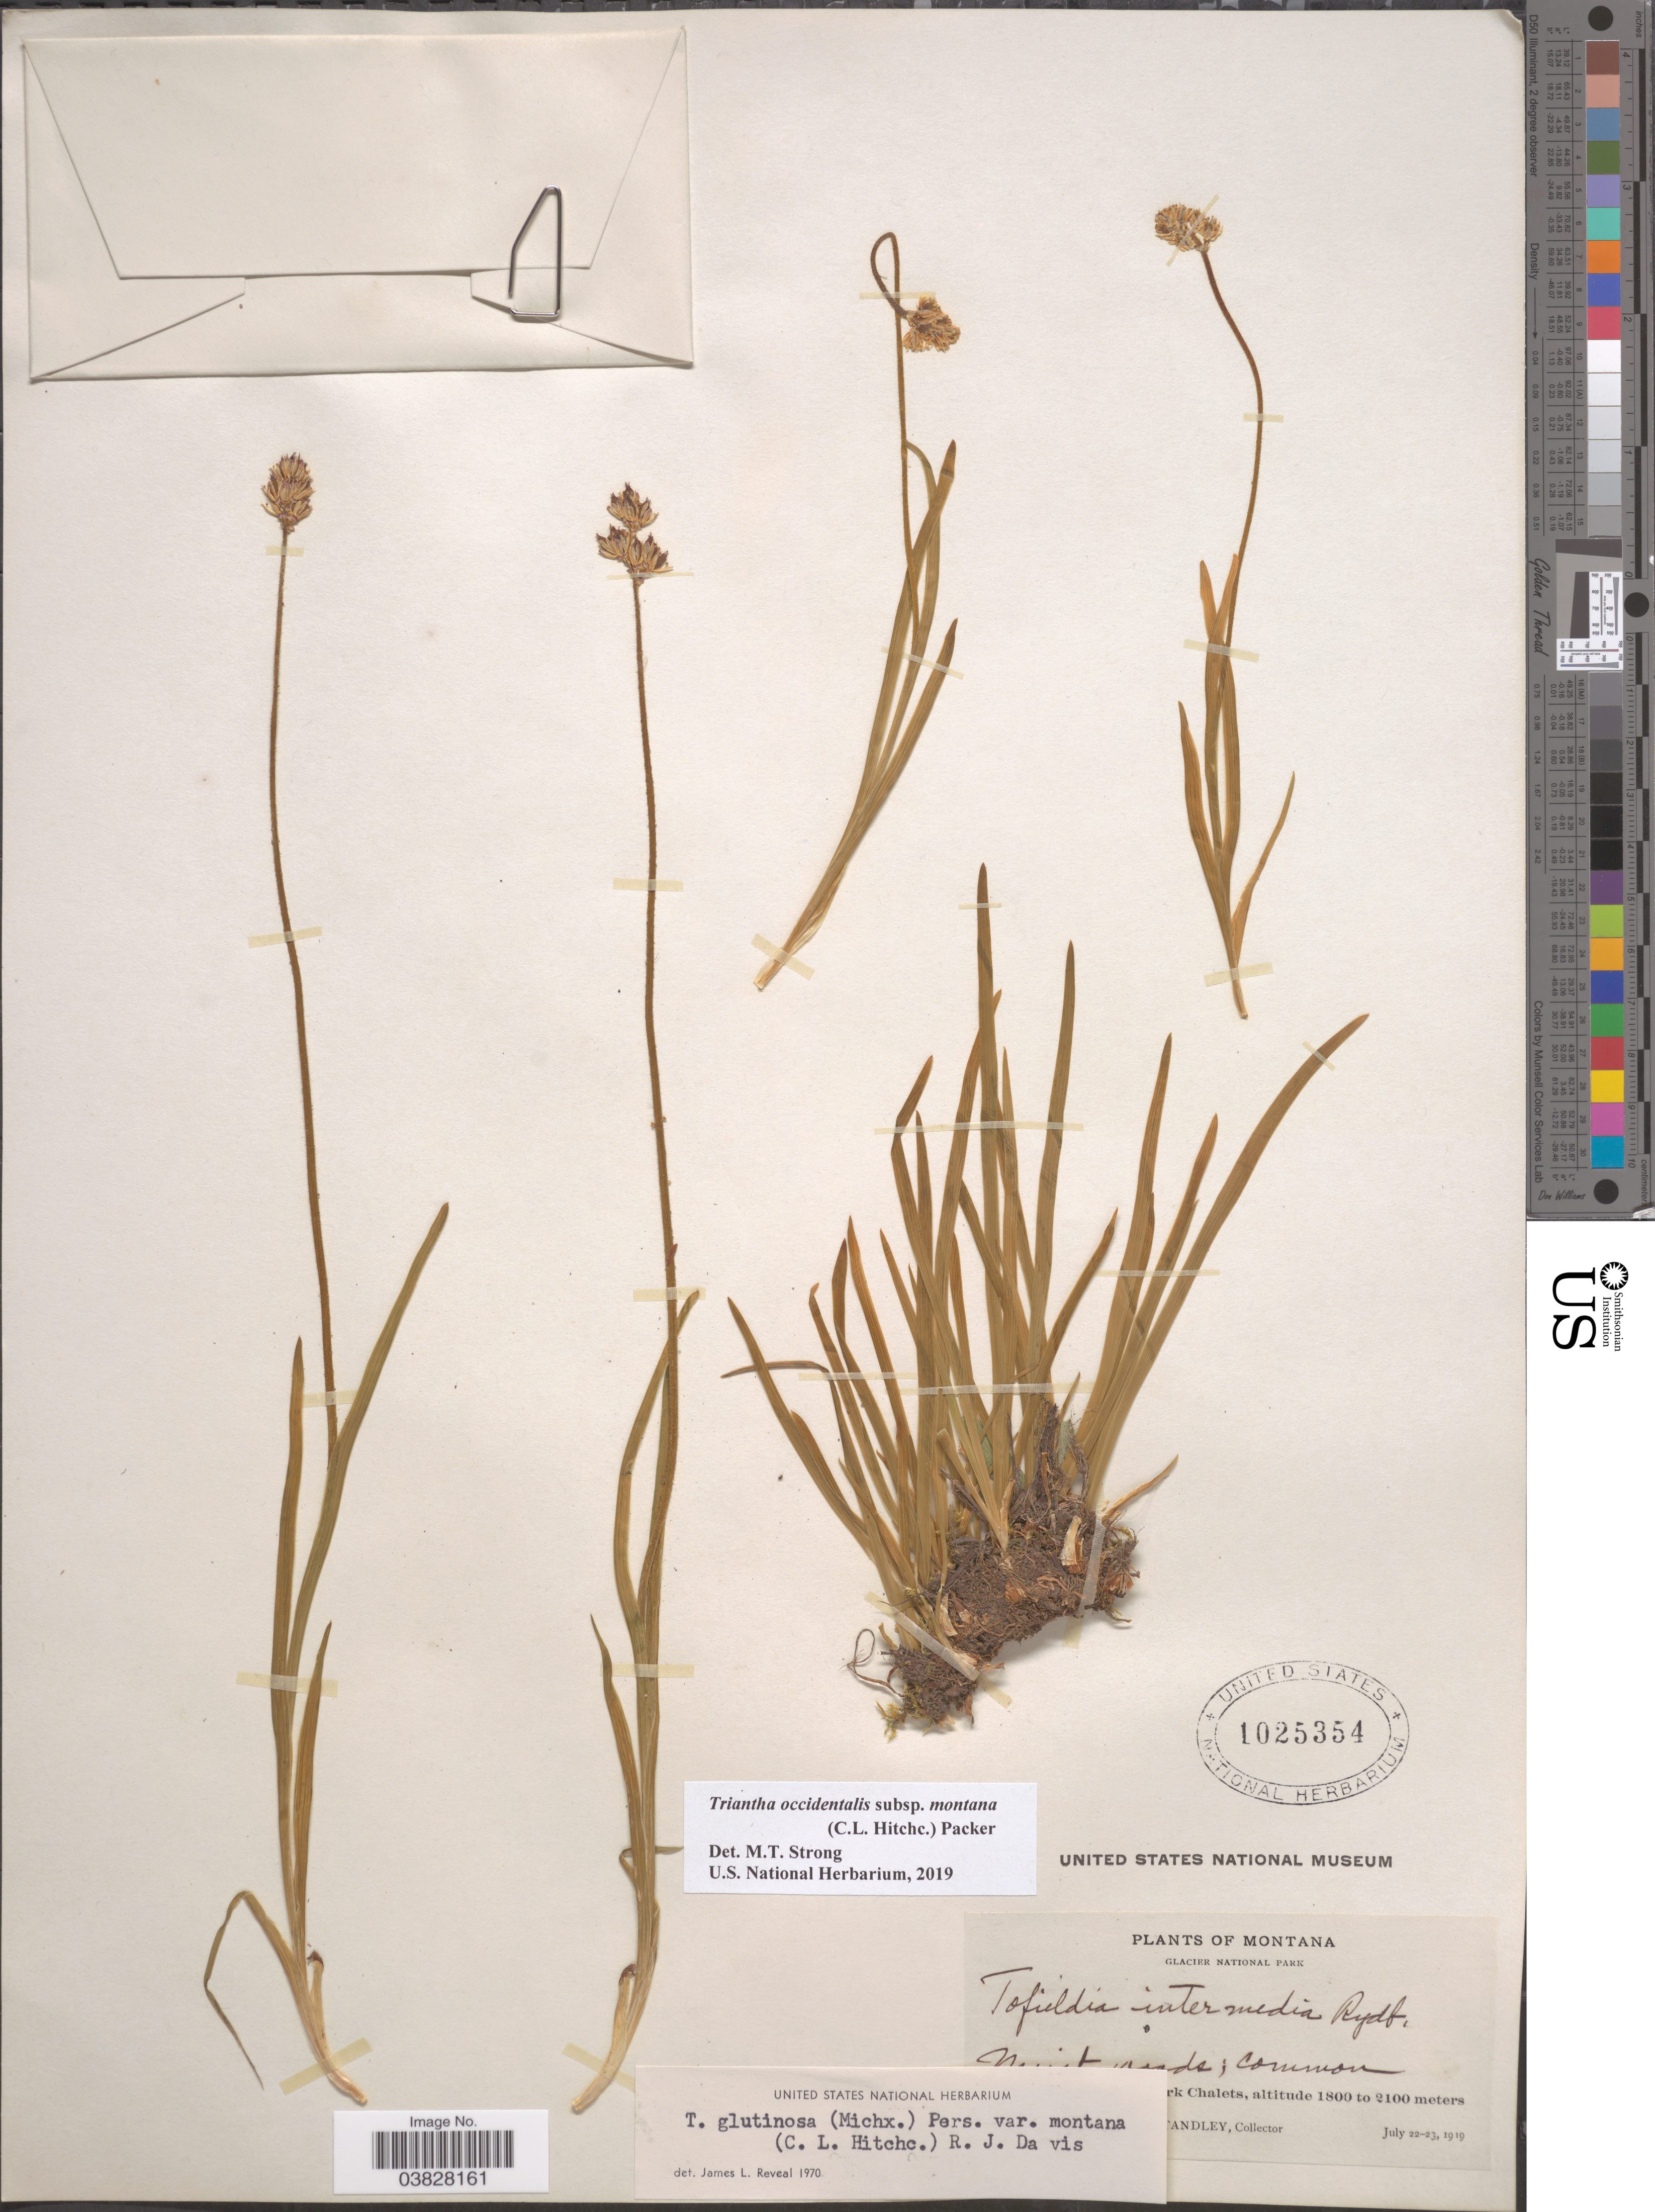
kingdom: Plantae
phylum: Tracheophyta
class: Liliopsida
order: Alismatales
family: Tofieldiaceae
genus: Triantha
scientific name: Triantha occidentalis subsp. montana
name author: (C.L. Hitchc.) Packer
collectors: P. C. Standley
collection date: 1919-07-22/1919-07-23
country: United States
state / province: Montana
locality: Glacier National Park. [illegible text]rk Chalets.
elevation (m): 1800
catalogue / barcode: US 1025354